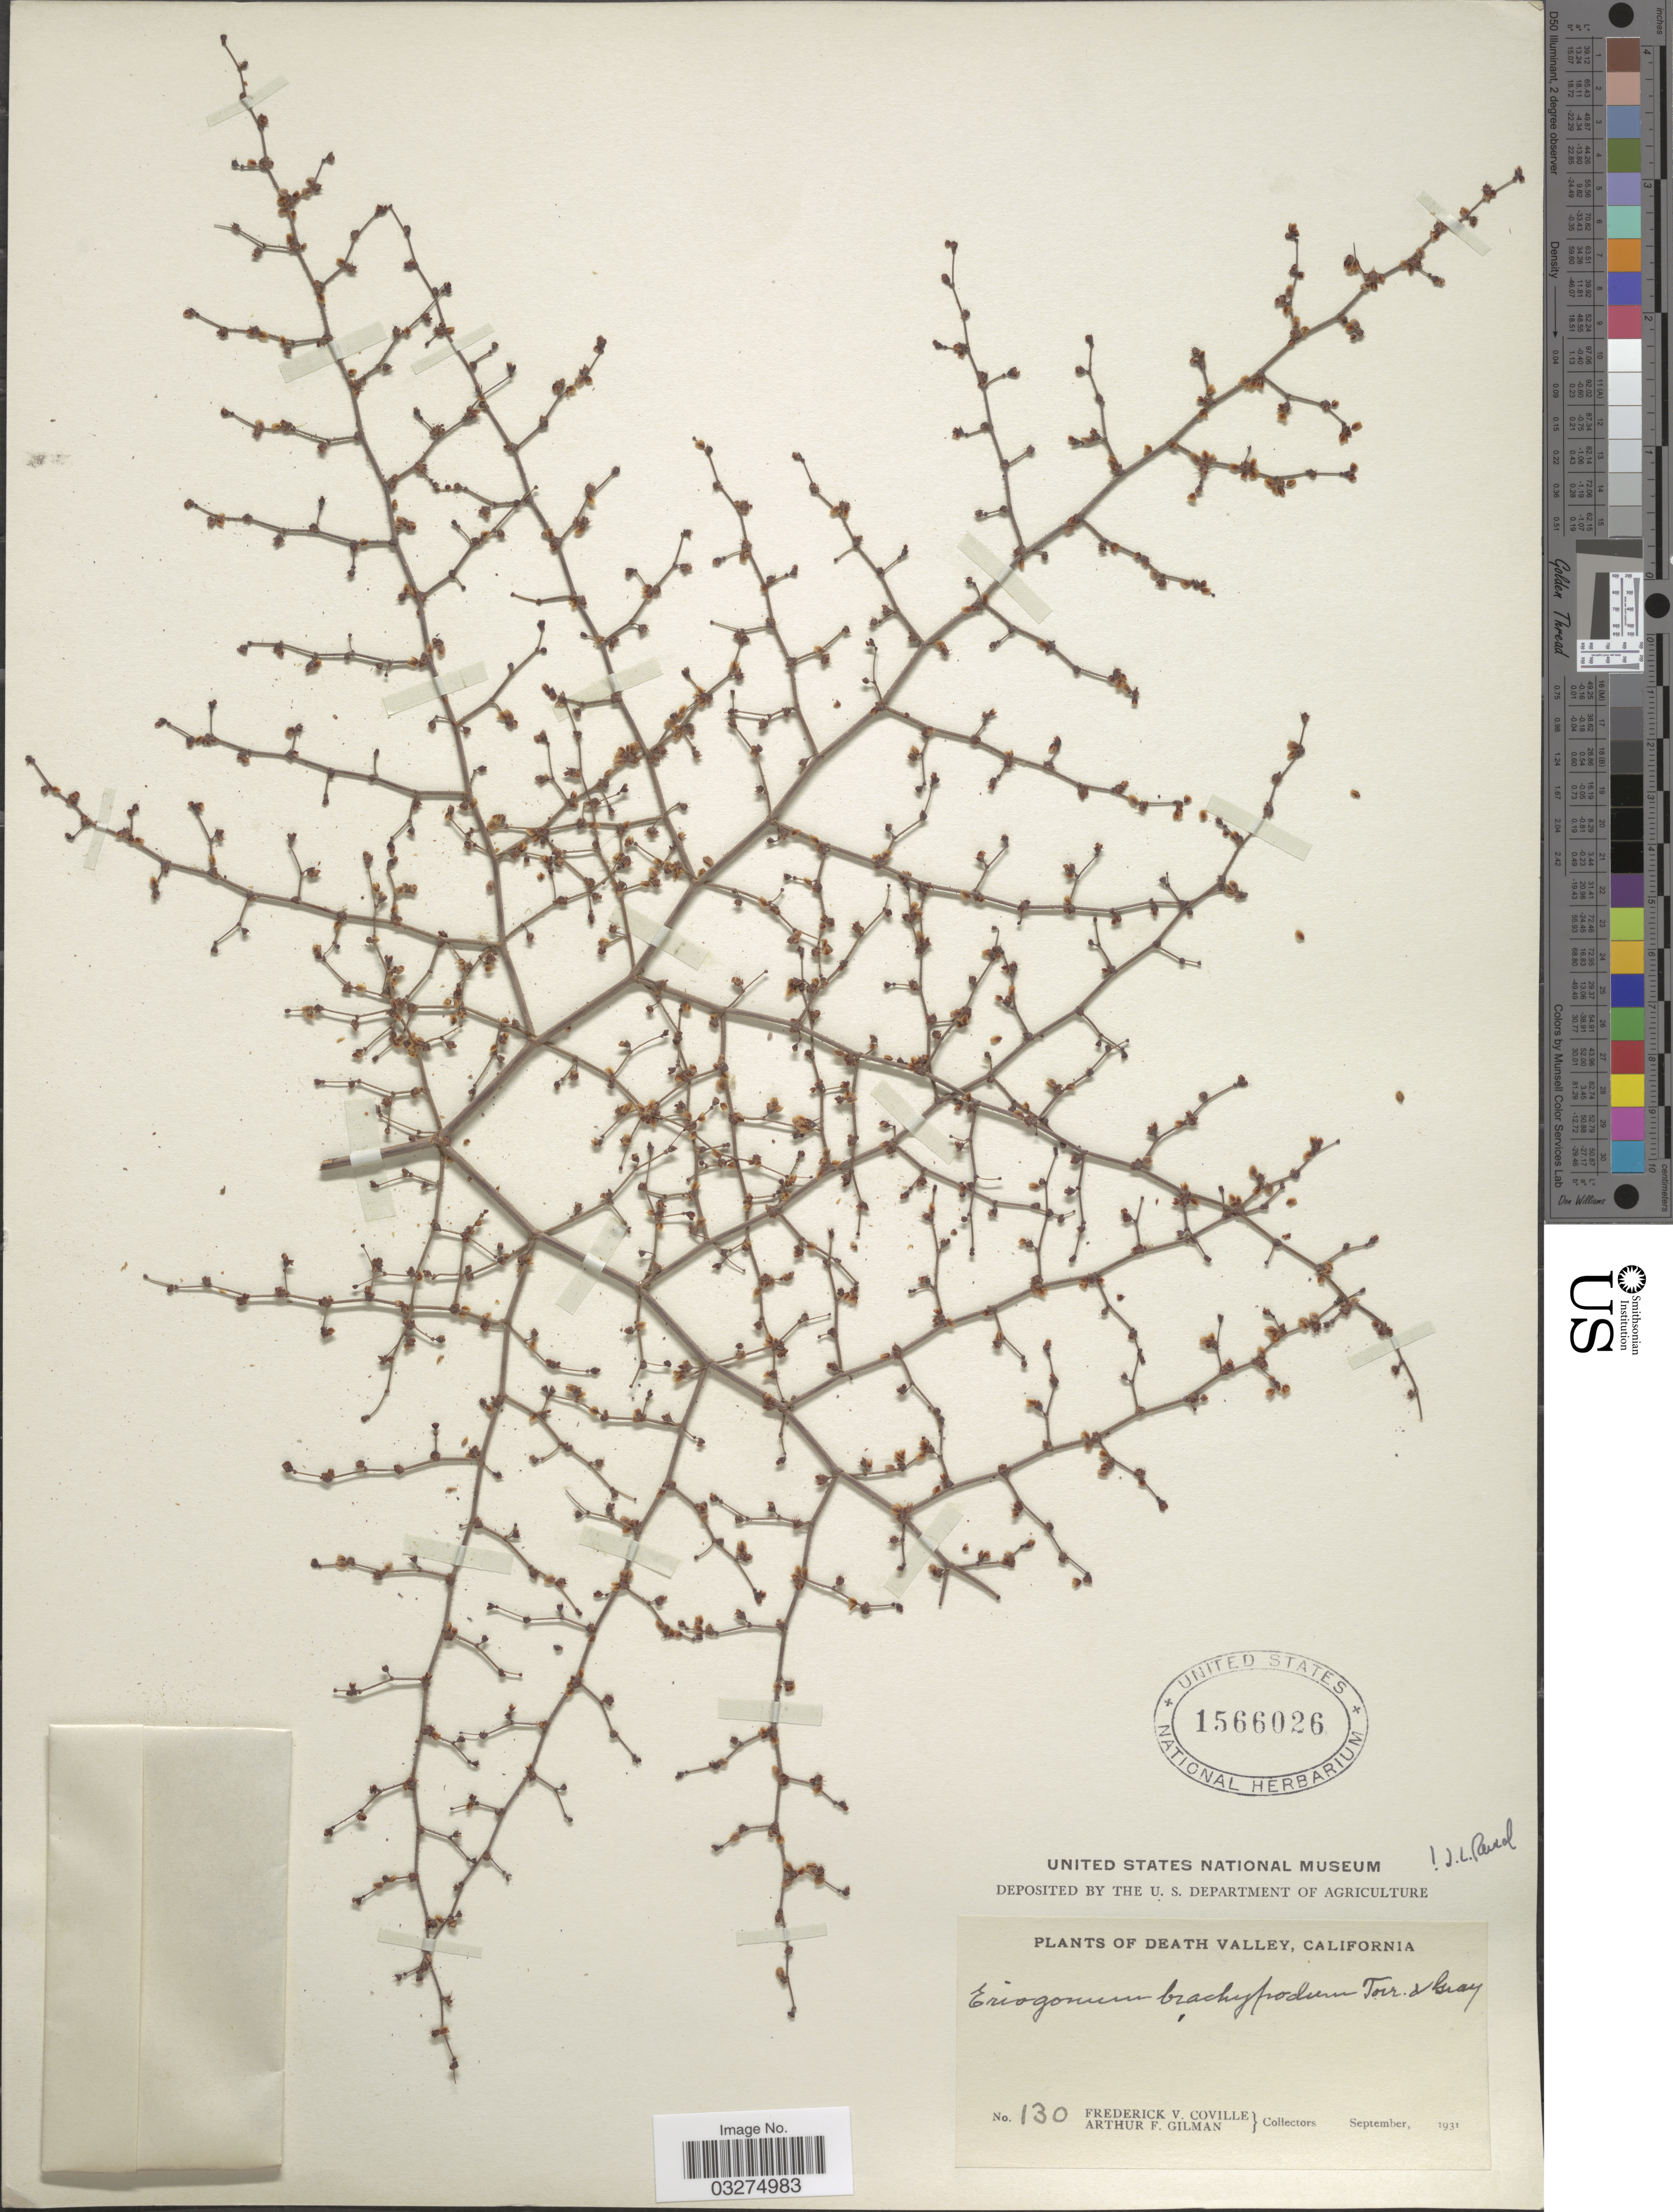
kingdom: Plantae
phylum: Tracheophyta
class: Magnoliopsida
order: Caryophyllales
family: Polygonaceae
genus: Eriogonum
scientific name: Eriogonum brachypodum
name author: Torr. & A. Gray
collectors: F. V. Coville & A. Gilman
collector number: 130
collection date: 1931-09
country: United States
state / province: California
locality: Death Valley.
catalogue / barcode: US 1566026